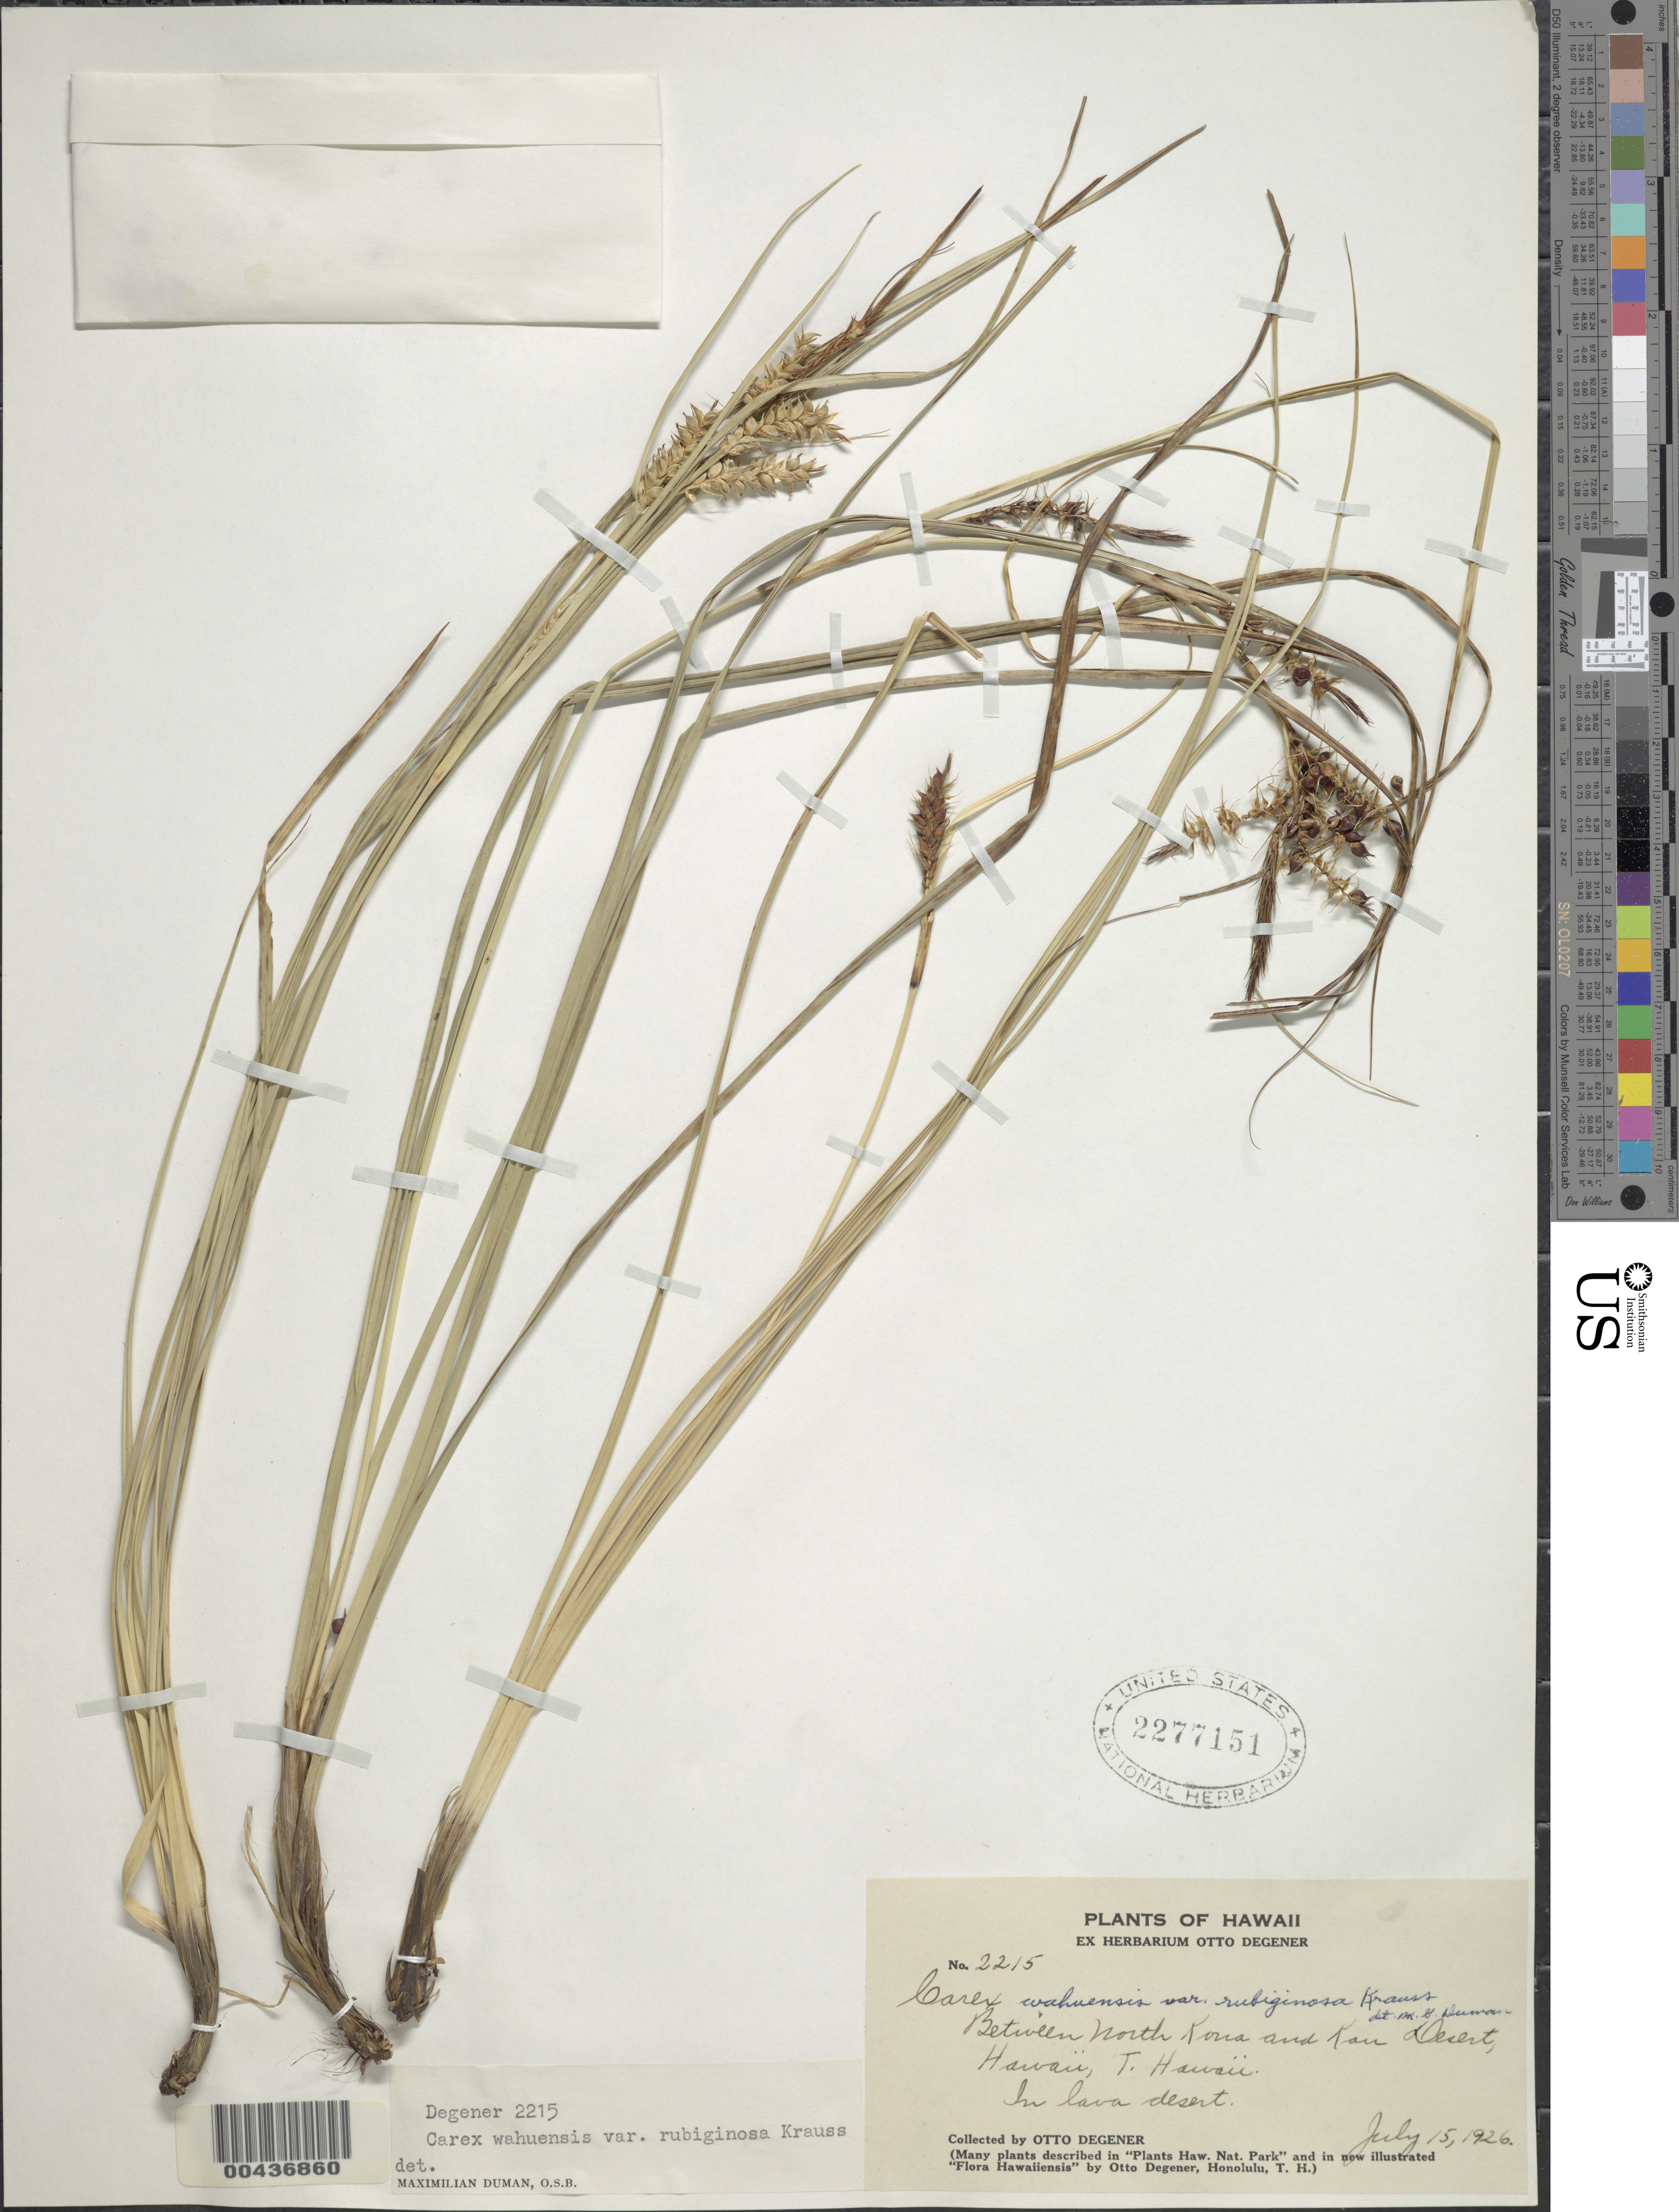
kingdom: Plantae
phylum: Tracheophyta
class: Liliopsida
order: Poales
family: Cyperaceae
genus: Carex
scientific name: Carex wahuensis subsp. rubiginosa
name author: (R.W. Krauss) T. Koyama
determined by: Duman, M.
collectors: O. Degener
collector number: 2215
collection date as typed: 15 Jul 1926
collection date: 1926-07-15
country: United States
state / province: Hawaii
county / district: Hawaii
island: Hawaii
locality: Between North Kona and Kau Desert, Hawaii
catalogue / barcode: US 2277151